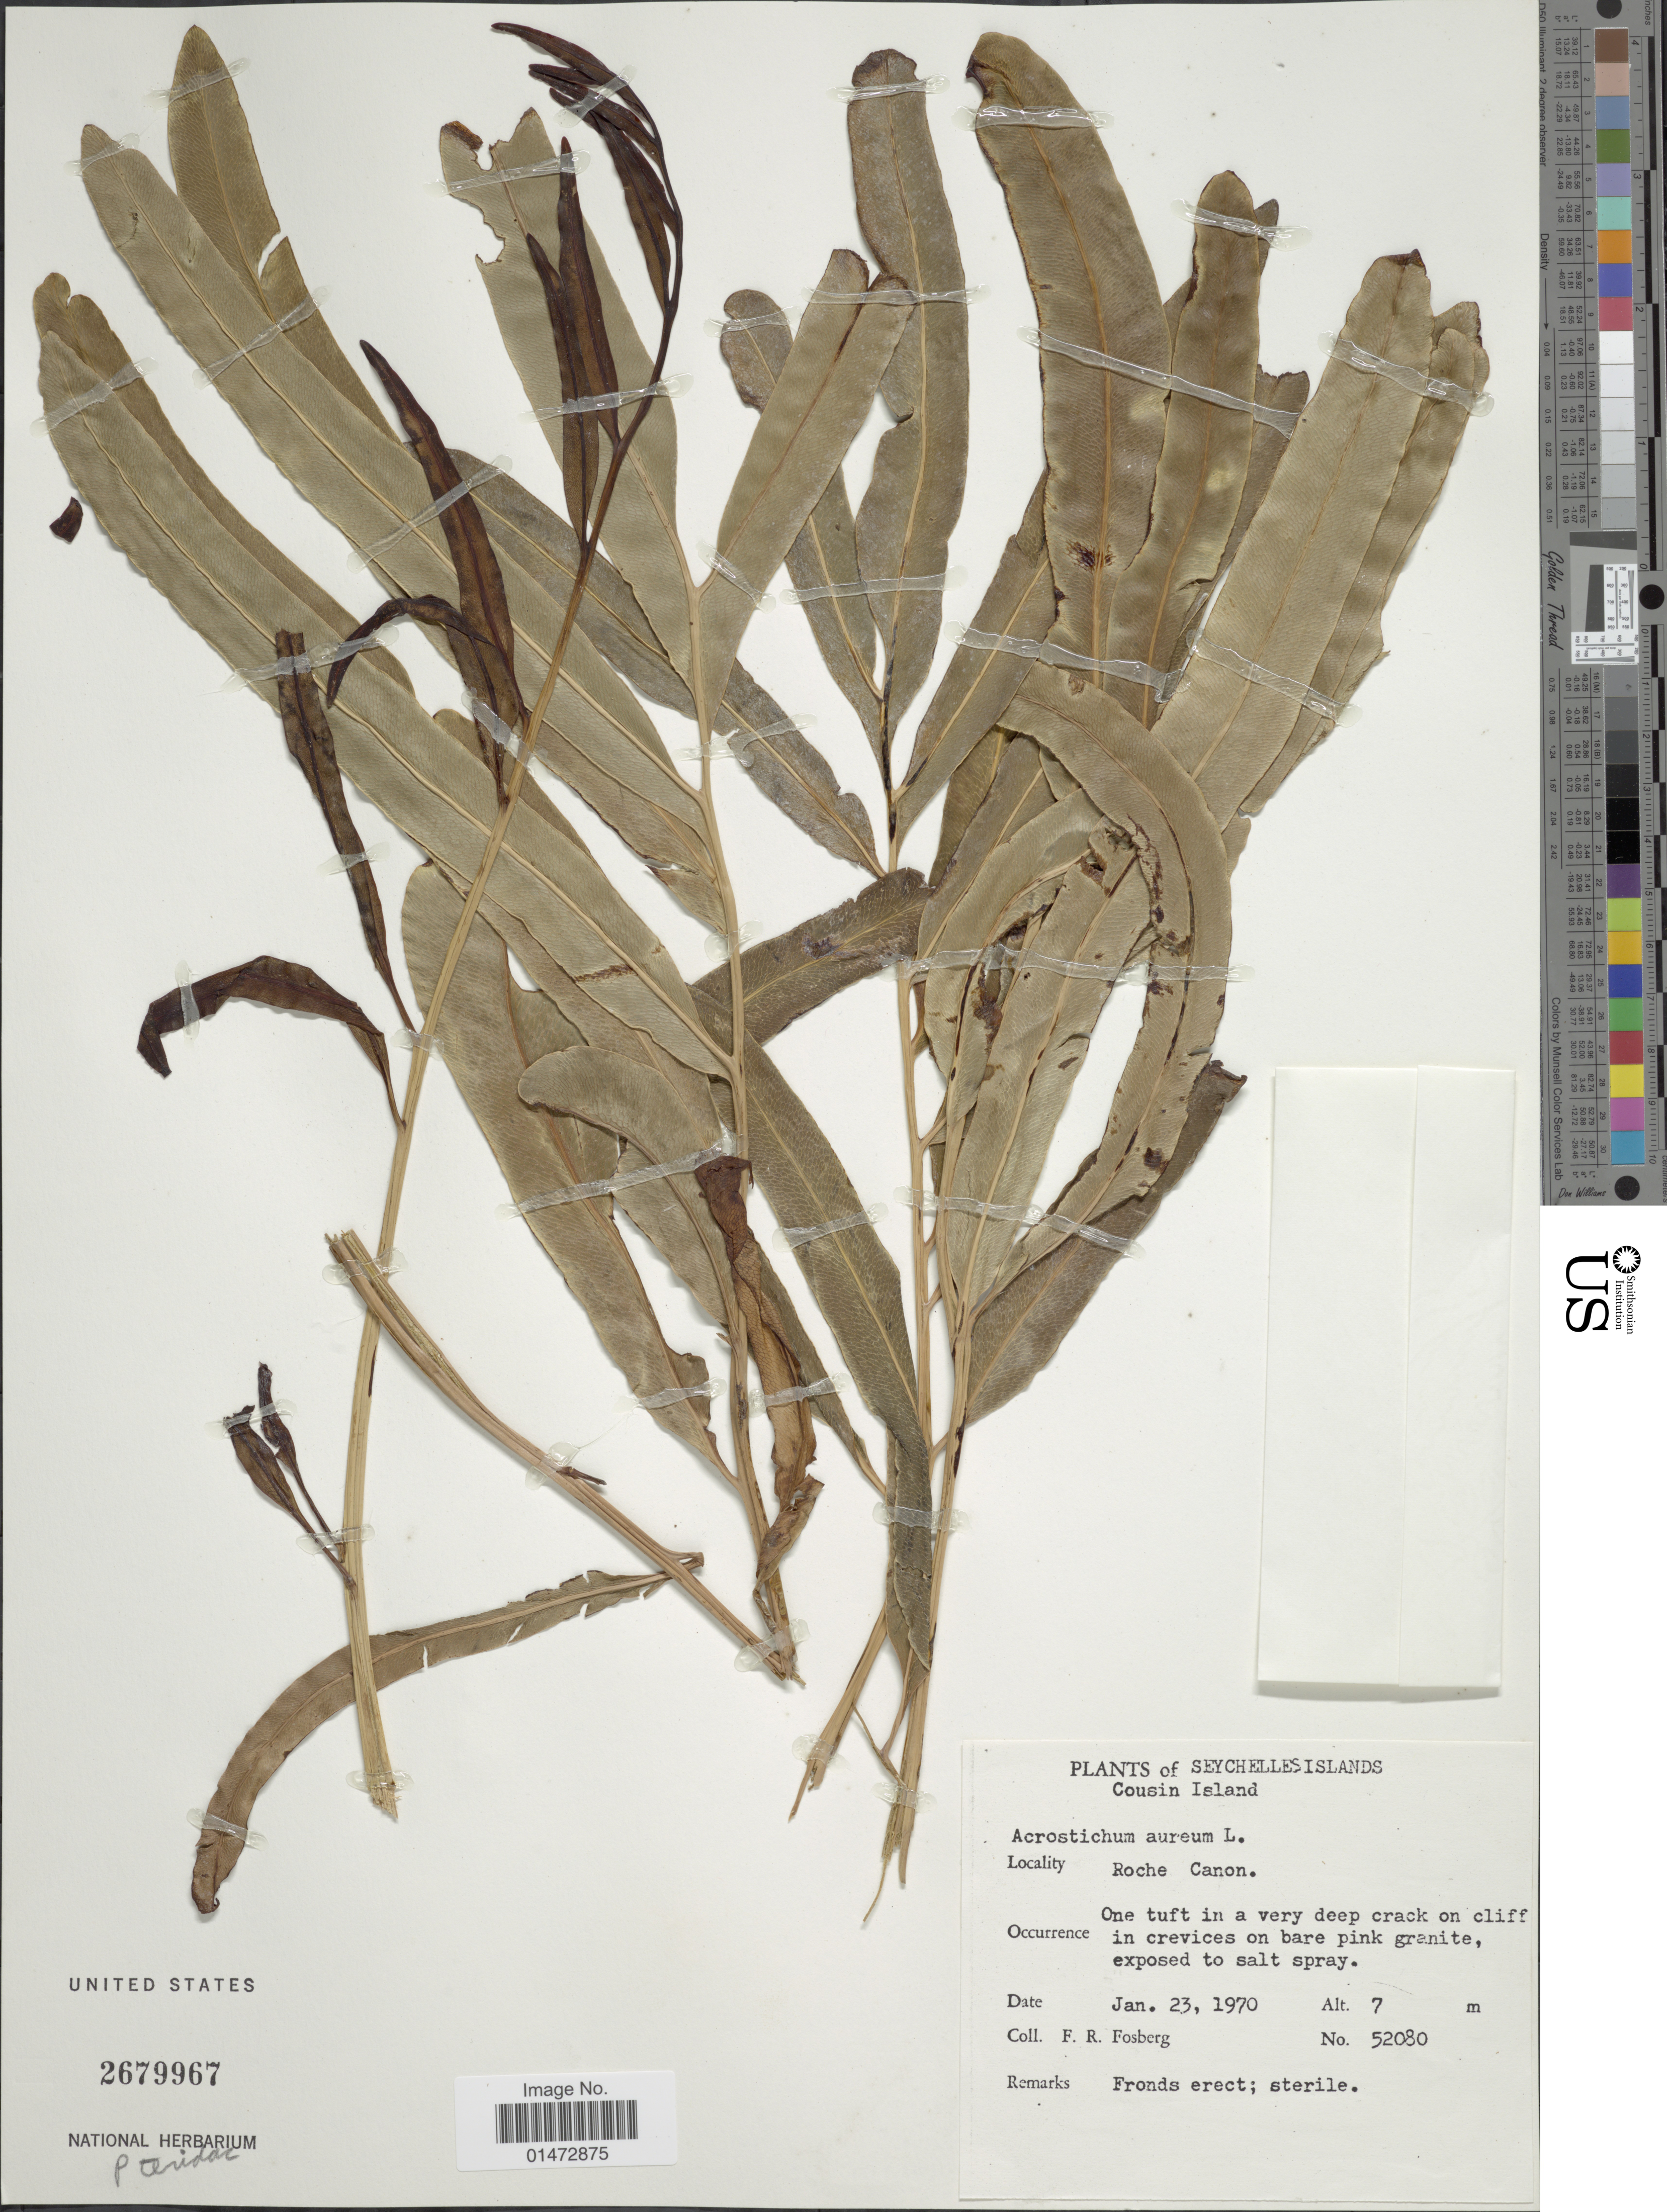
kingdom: Plantae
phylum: Tracheophyta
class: Polypodiopsida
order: Polypodiales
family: Pteridaceae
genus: Acrostichum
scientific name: Acrostichum aureum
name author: L.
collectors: F. R. Fosberg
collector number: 52080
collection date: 1970-01-23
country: Seychelles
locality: Seychelles Islands. Cousin Island. Roche Canon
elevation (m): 7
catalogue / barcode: US 2679967